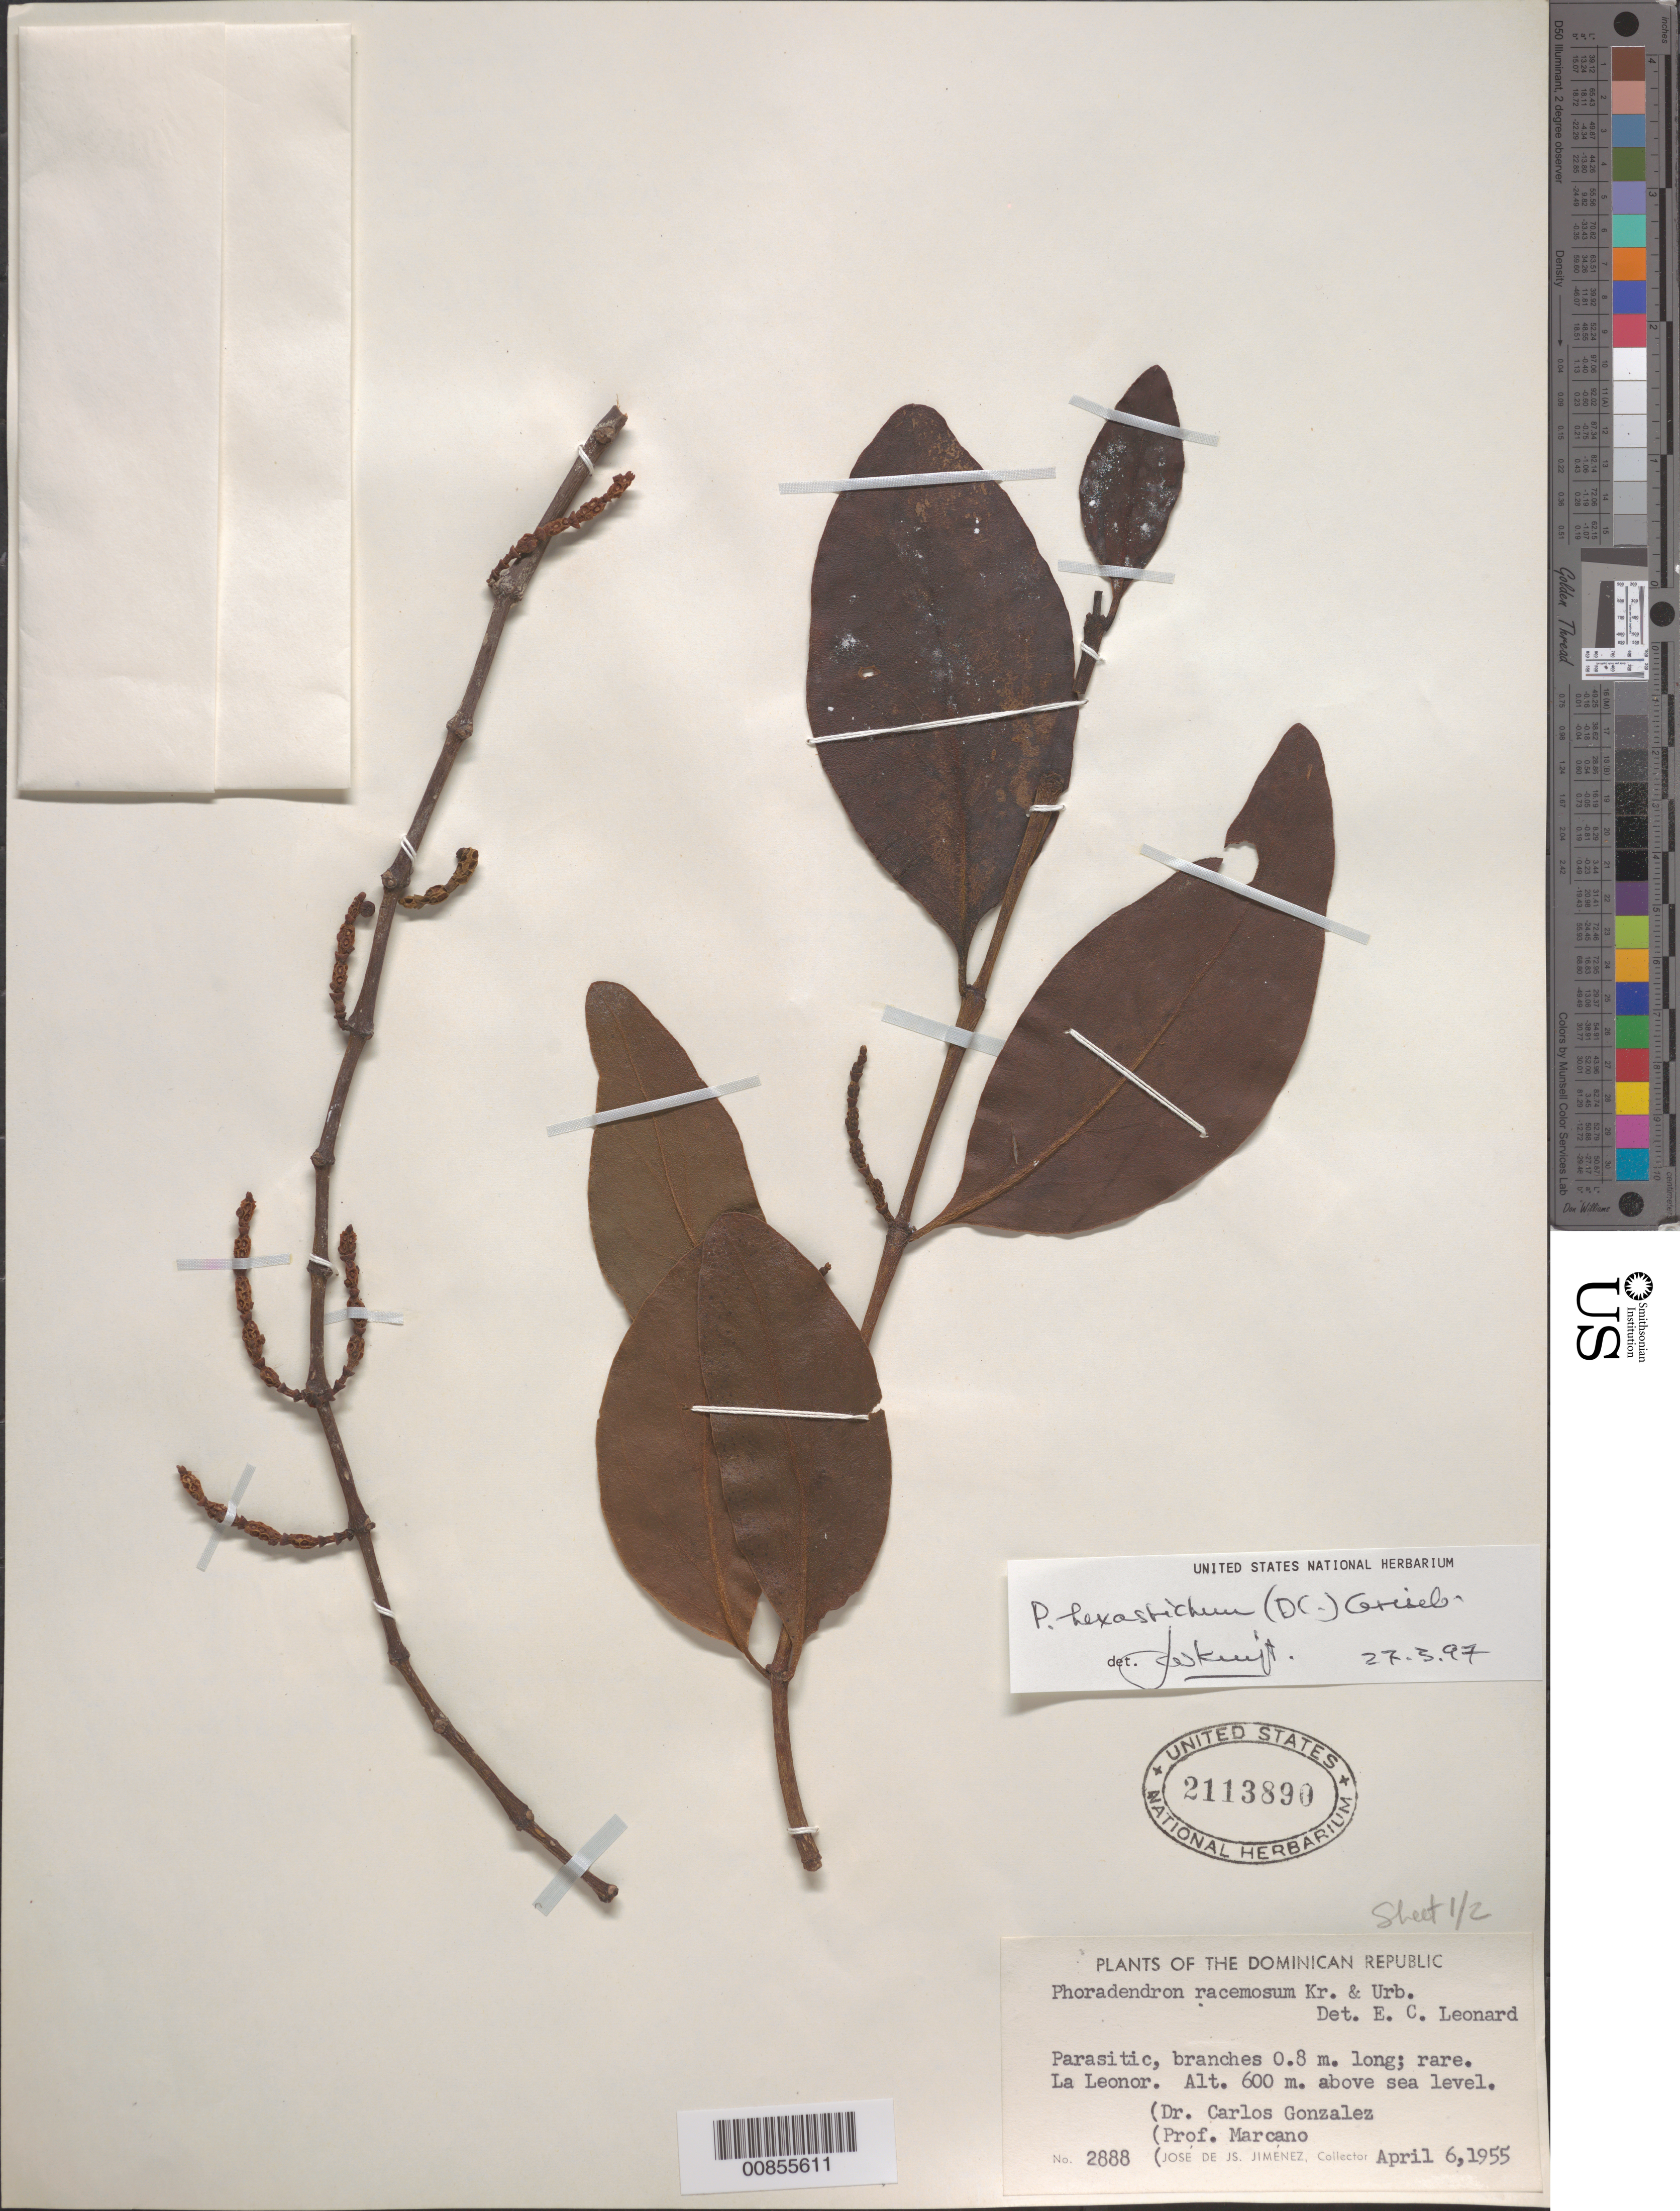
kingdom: Plantae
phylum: Tracheophyta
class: Magnoliopsida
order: Santalales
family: Viscaceae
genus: Phoradendron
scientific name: Phoradendron hexastichum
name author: (DC.) Griseb.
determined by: Kuijt, Job, (CANADA)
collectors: J. J. Jiménez Almonte, C. Gonzalez & E. J. Marcano F.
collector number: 2888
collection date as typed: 06 Apr 1955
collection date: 1955-04-06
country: Dominican Republic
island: Hispaniola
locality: La Leonor.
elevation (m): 600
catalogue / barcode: US 2113890